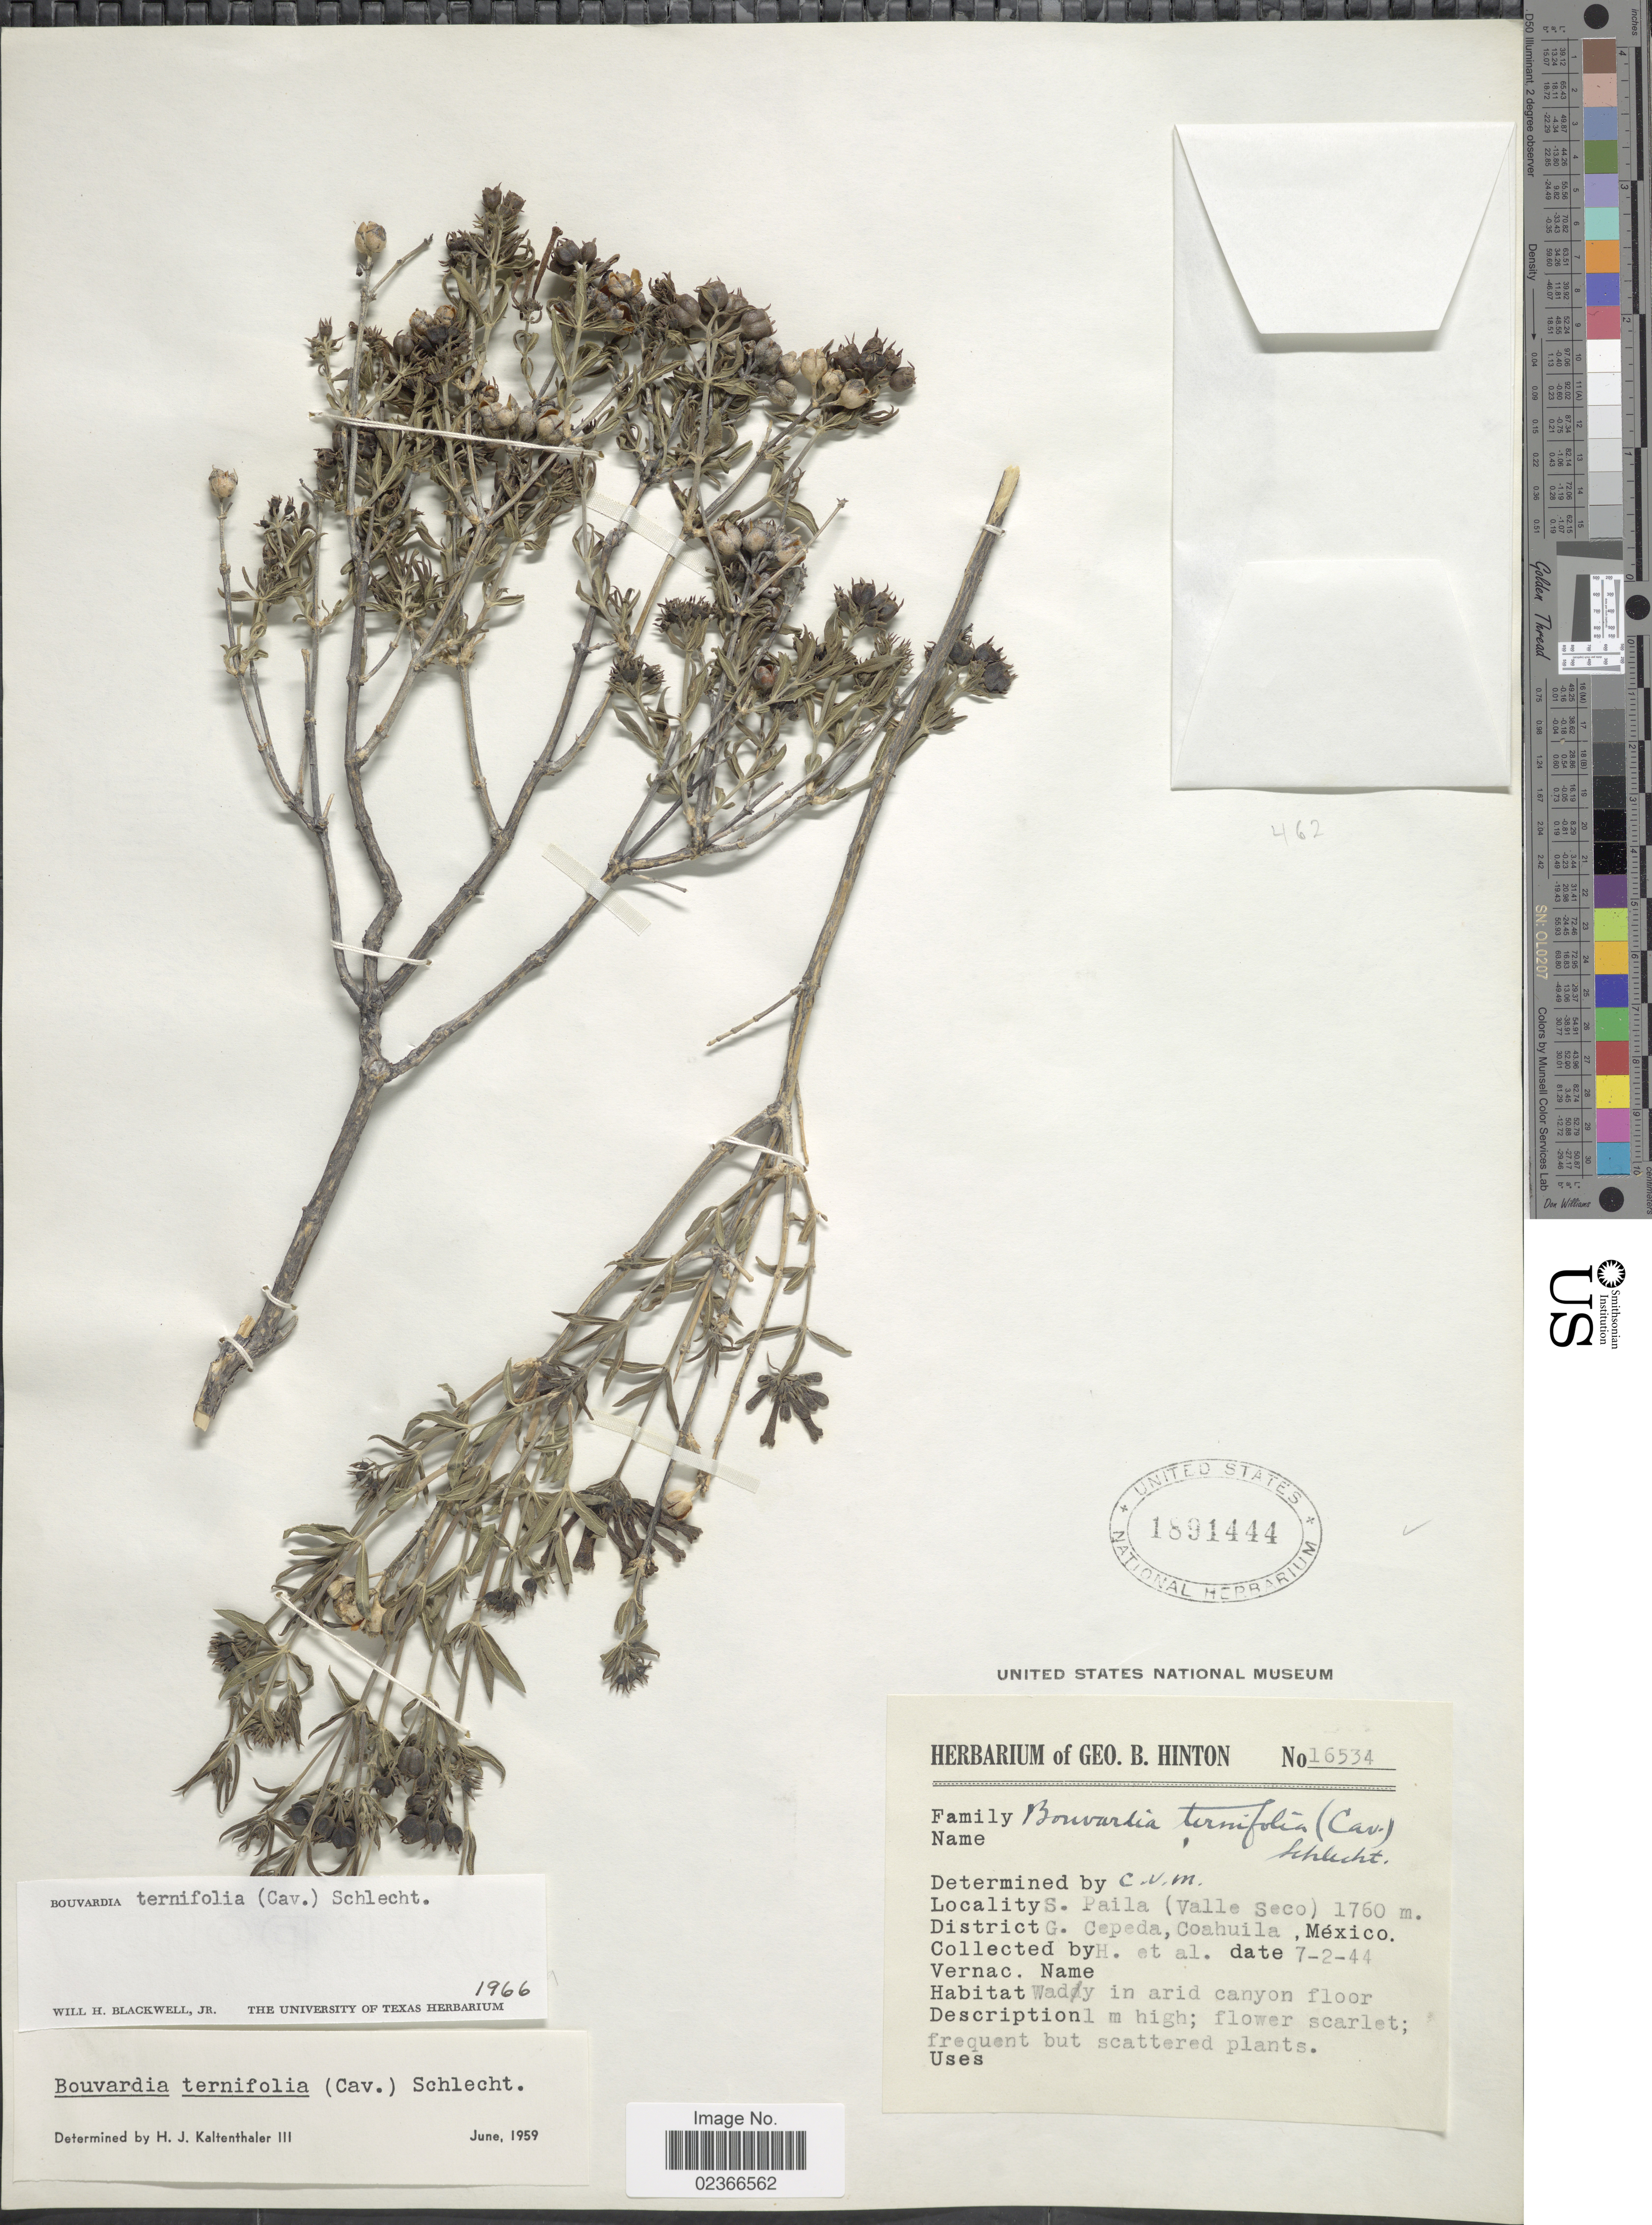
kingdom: Plantae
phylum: Tracheophyta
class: Magnoliopsida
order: Gentianales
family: Rubiaceae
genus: Bouvardia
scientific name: Bouvardia ternifolia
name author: (Cav.) Schltdl.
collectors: G. B. Hinton & et al.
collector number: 16534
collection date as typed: Transcribed d/m/y: 2/7/44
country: Mexico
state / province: Coahuila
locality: S. Paila (Valle Seco). District G. Cepeda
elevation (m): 1760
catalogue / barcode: US 1891444